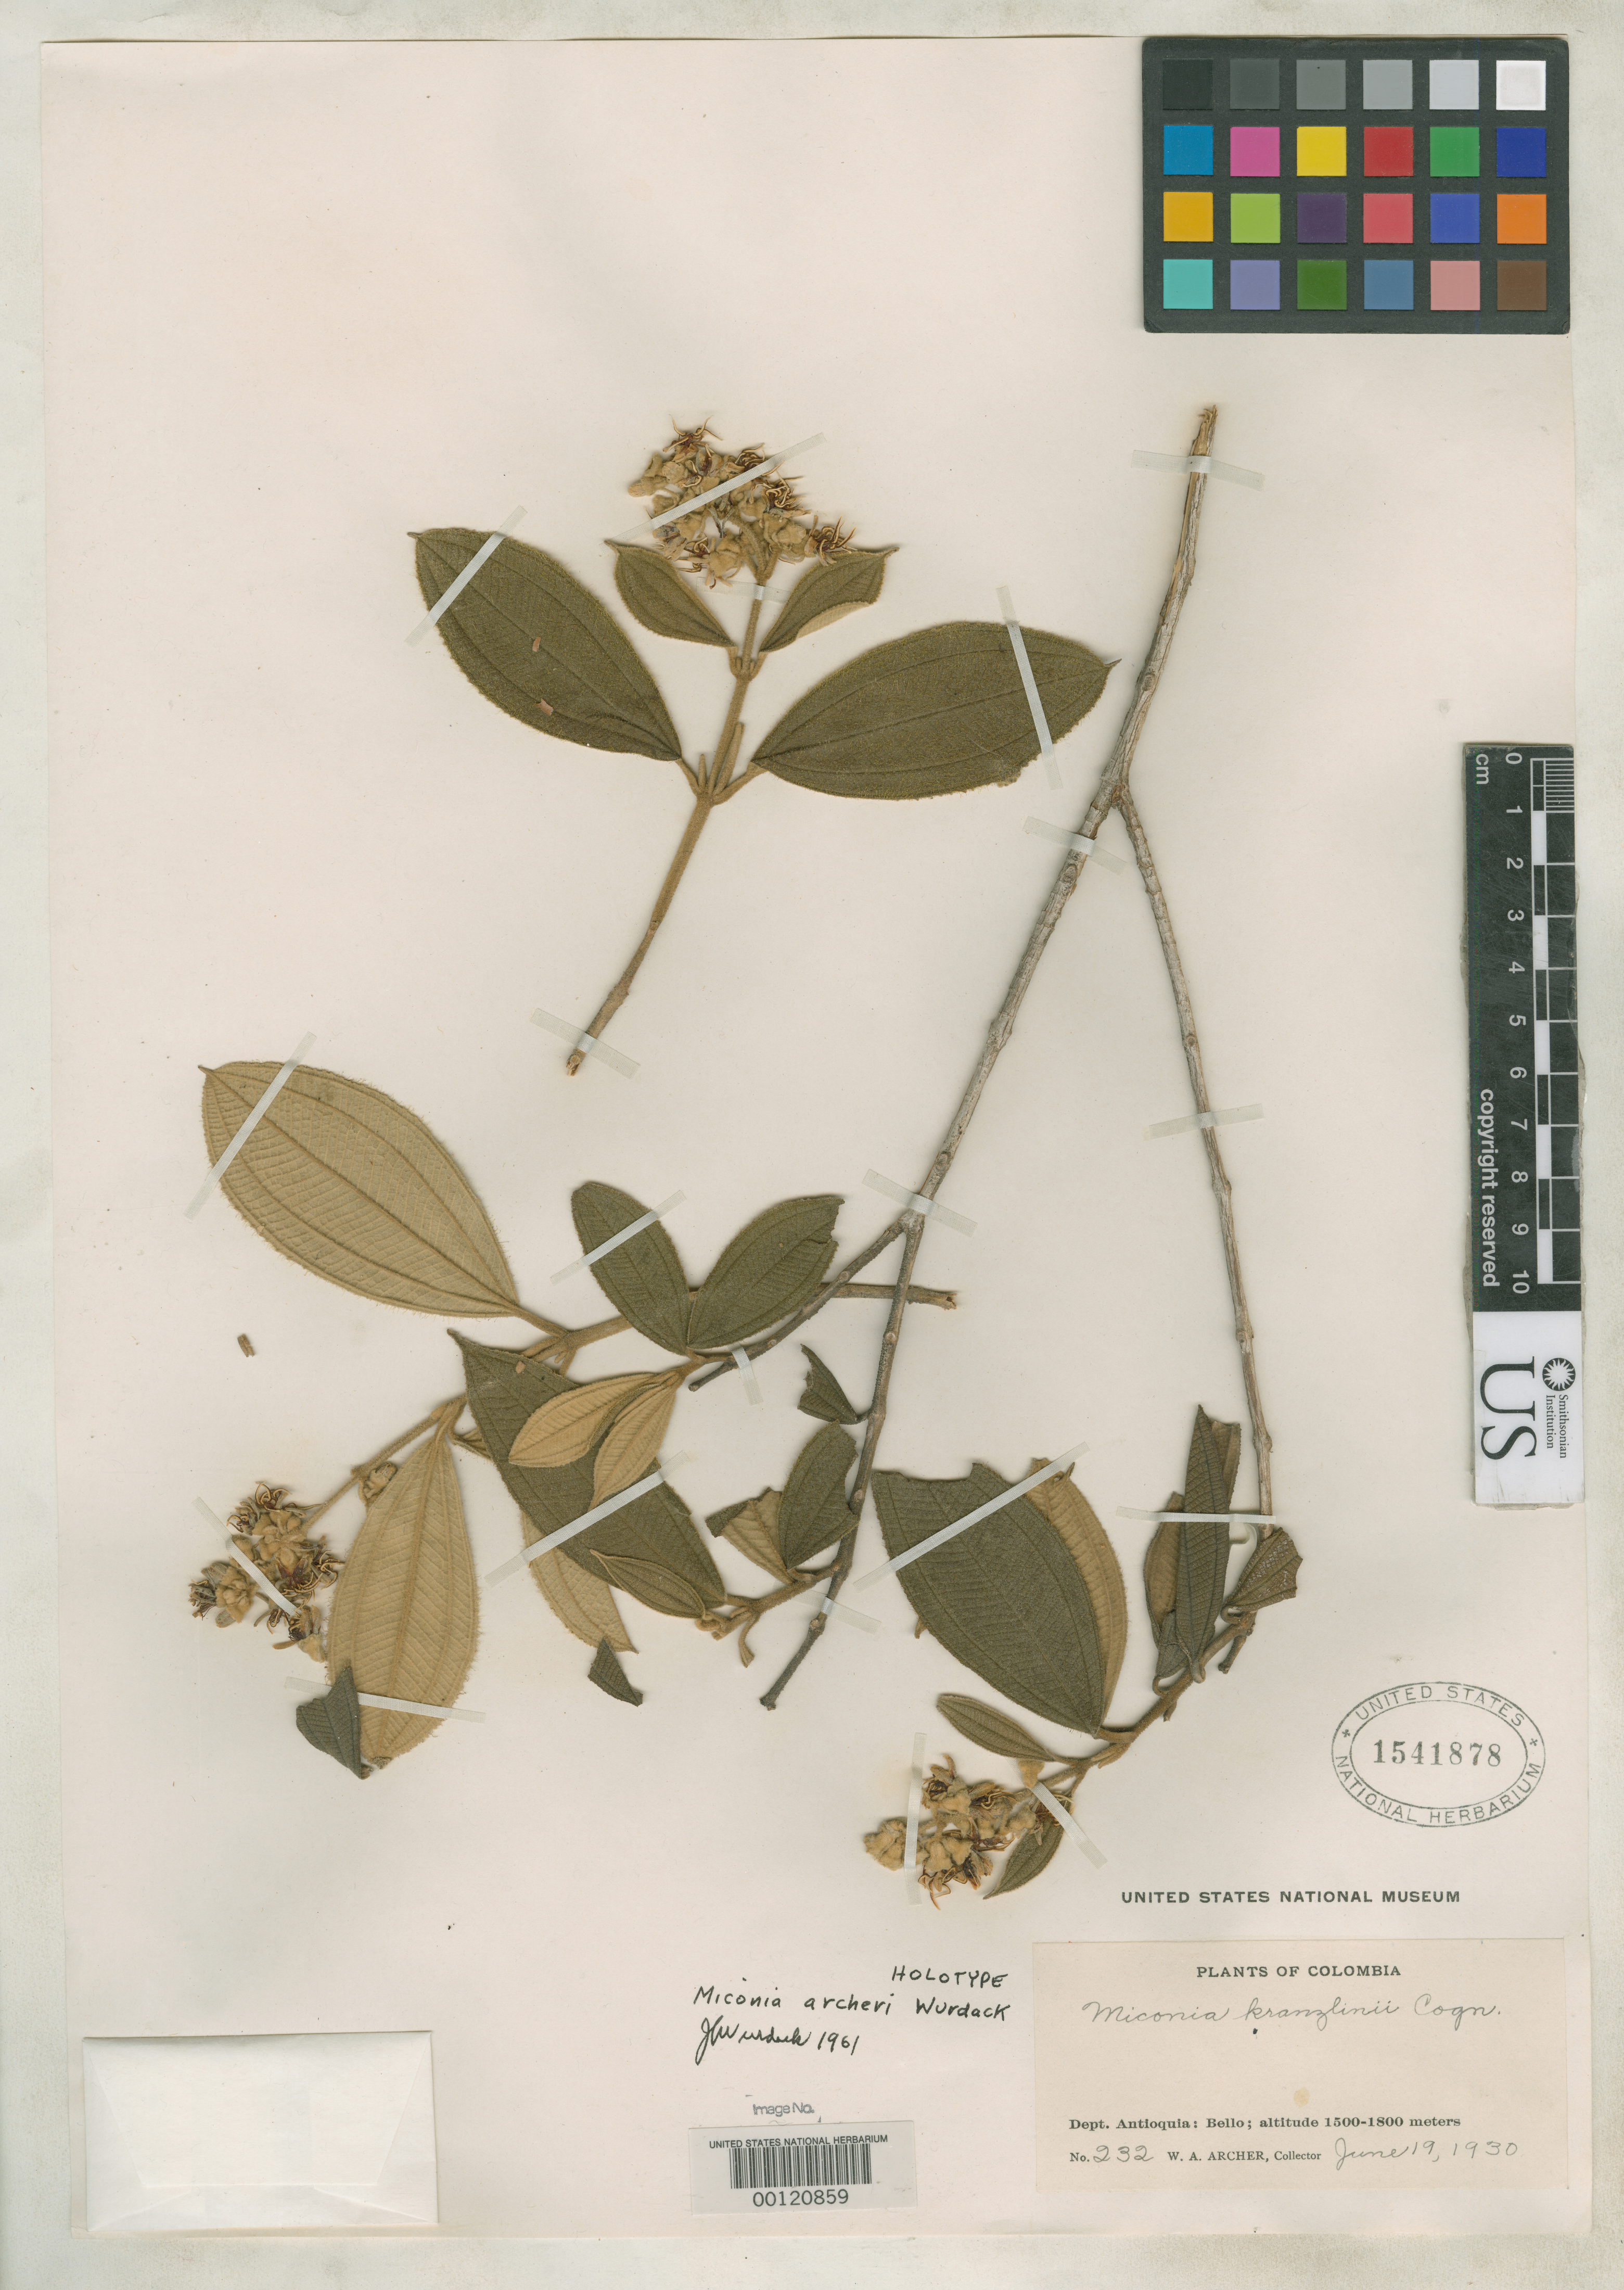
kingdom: Plantae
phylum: Tracheophyta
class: Magnoliopsida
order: Myrtales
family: Melastomataceae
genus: Miconia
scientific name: Miconia archeri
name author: Wurdack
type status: Holotype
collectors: W. A. Archer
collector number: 232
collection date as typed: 19 Jun 1930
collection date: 1930-06-19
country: Colombia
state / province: Antioquia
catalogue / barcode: US 1541878